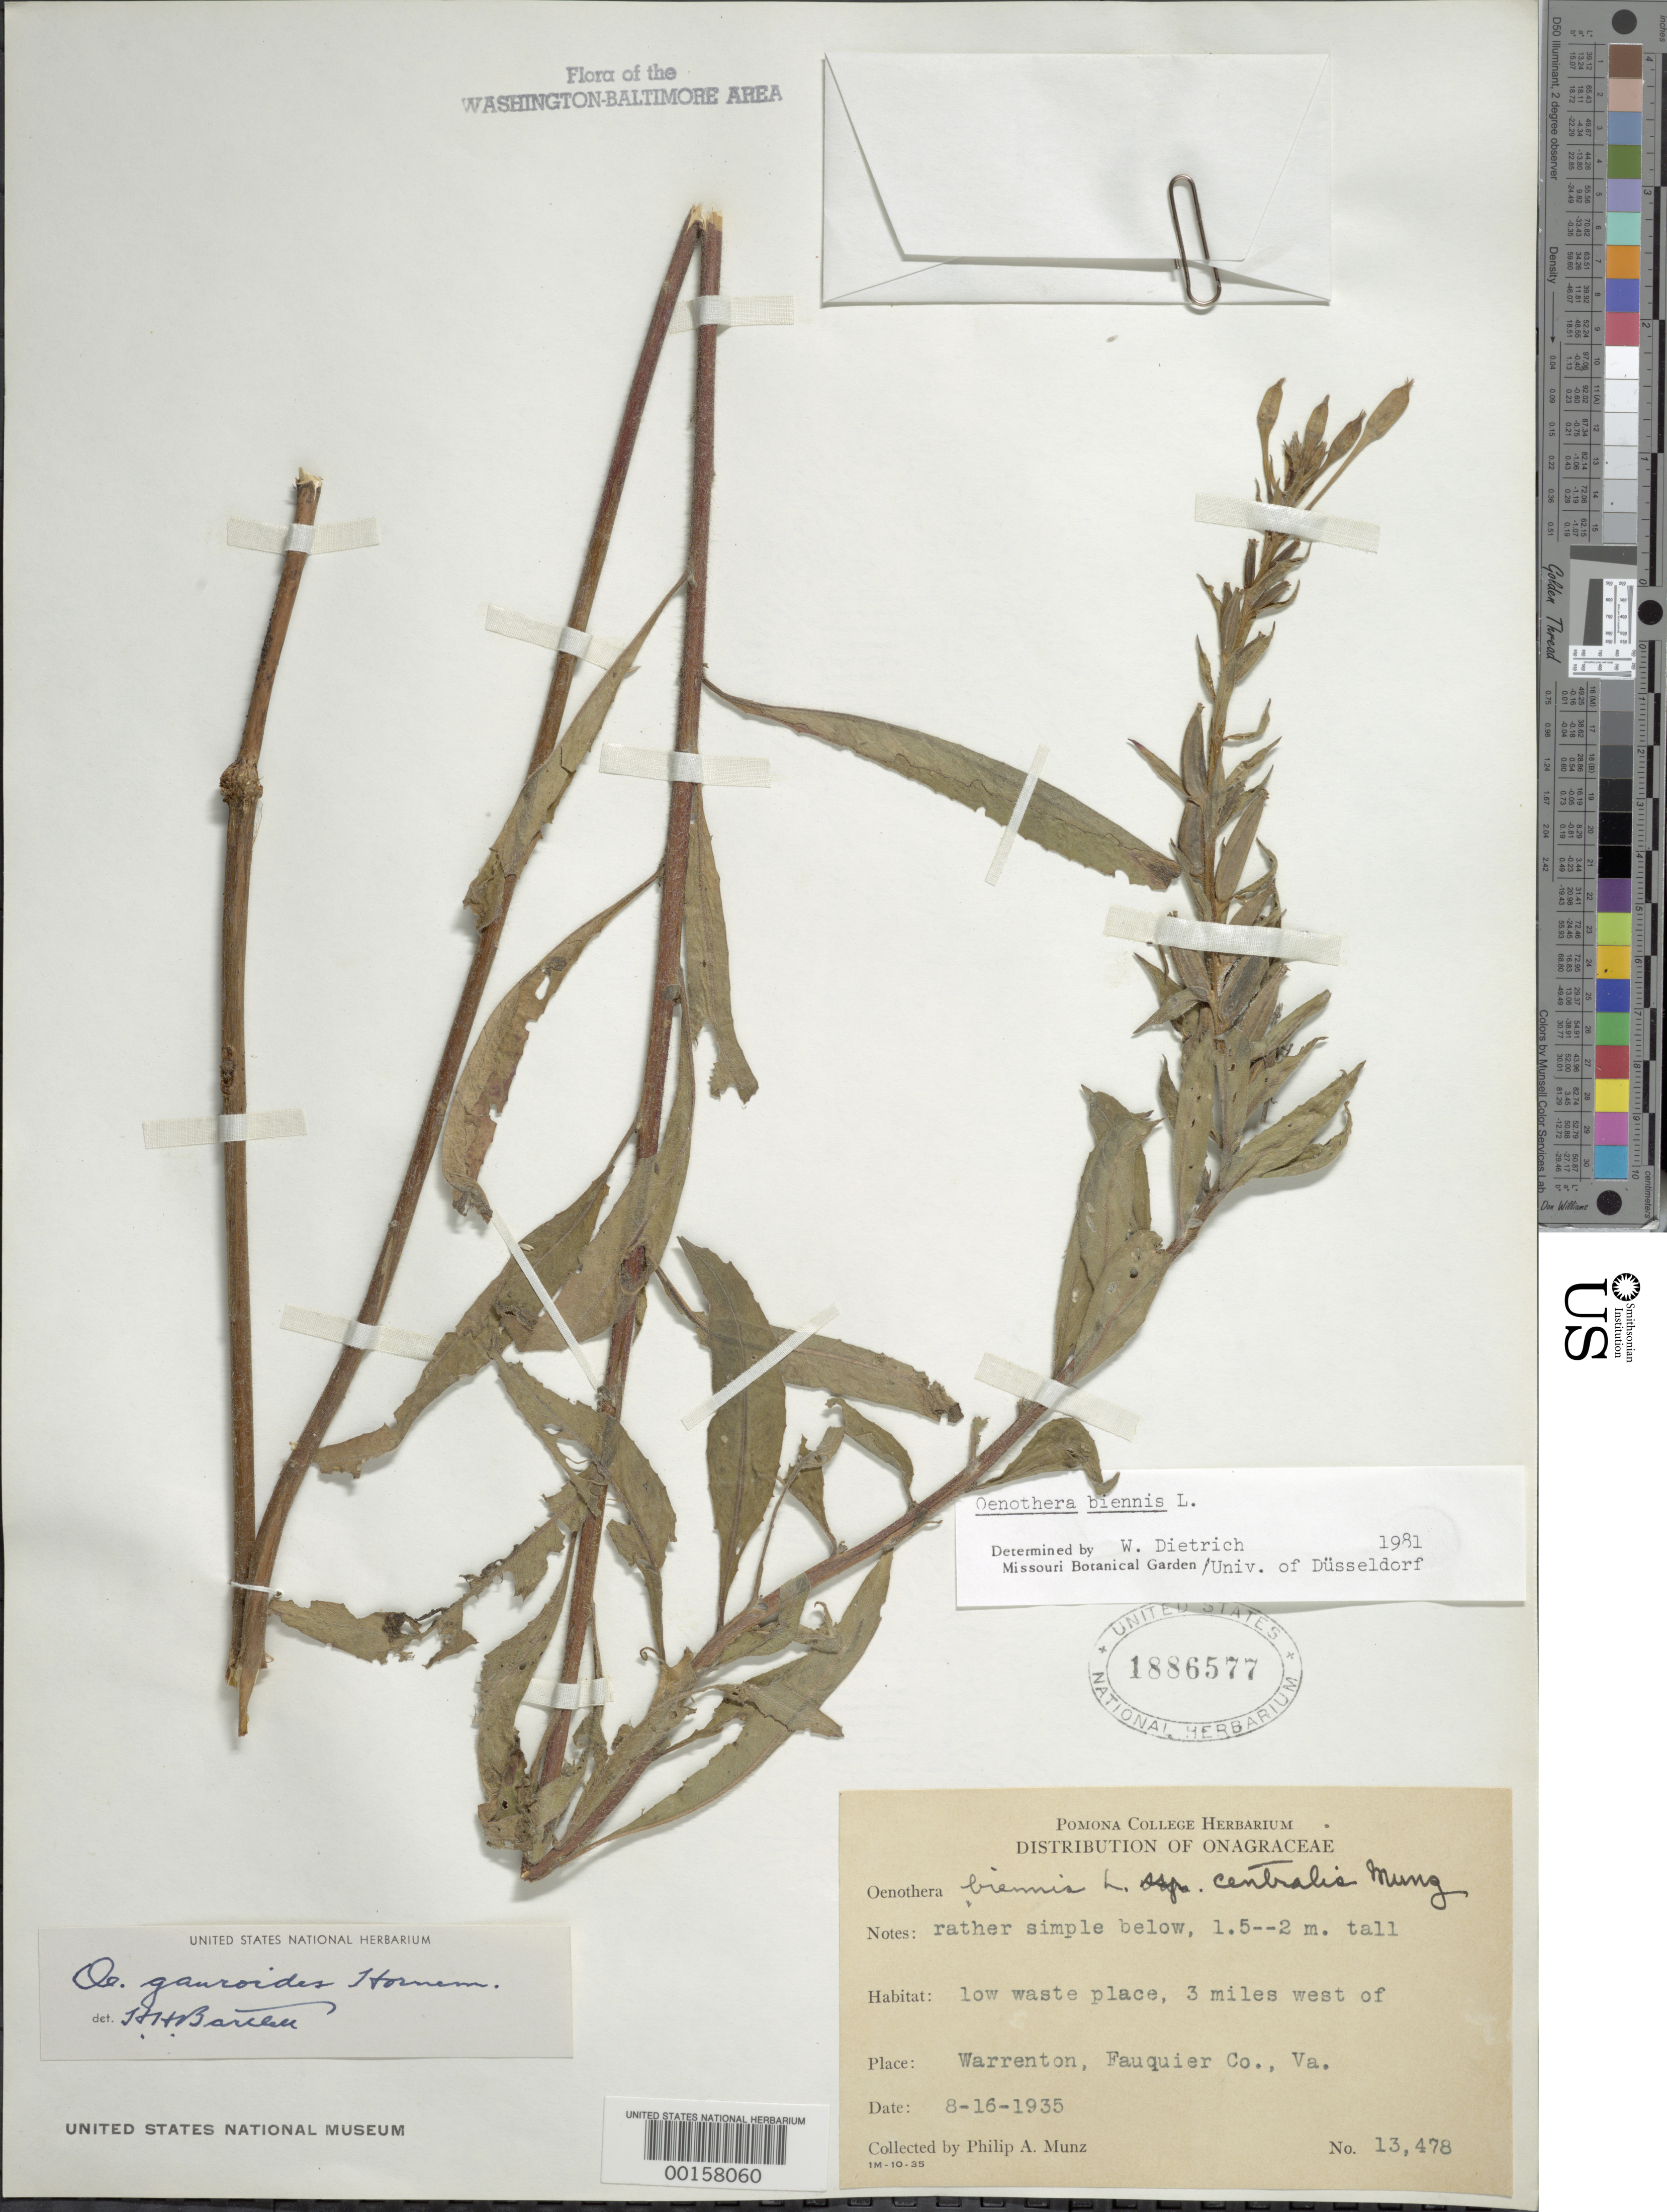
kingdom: Plantae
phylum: Tracheophyta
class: Magnoliopsida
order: Myrtales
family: Onagraceae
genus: Oenothera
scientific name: Oenothera biennis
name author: L.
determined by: Dietrich, W.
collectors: P. A. Munz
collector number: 13478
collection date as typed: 16 Aug 1935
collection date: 1935-08-16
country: United States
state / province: Virginia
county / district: Fauquier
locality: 3 mi. W of Warrenton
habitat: Low waste place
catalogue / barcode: US 1886577